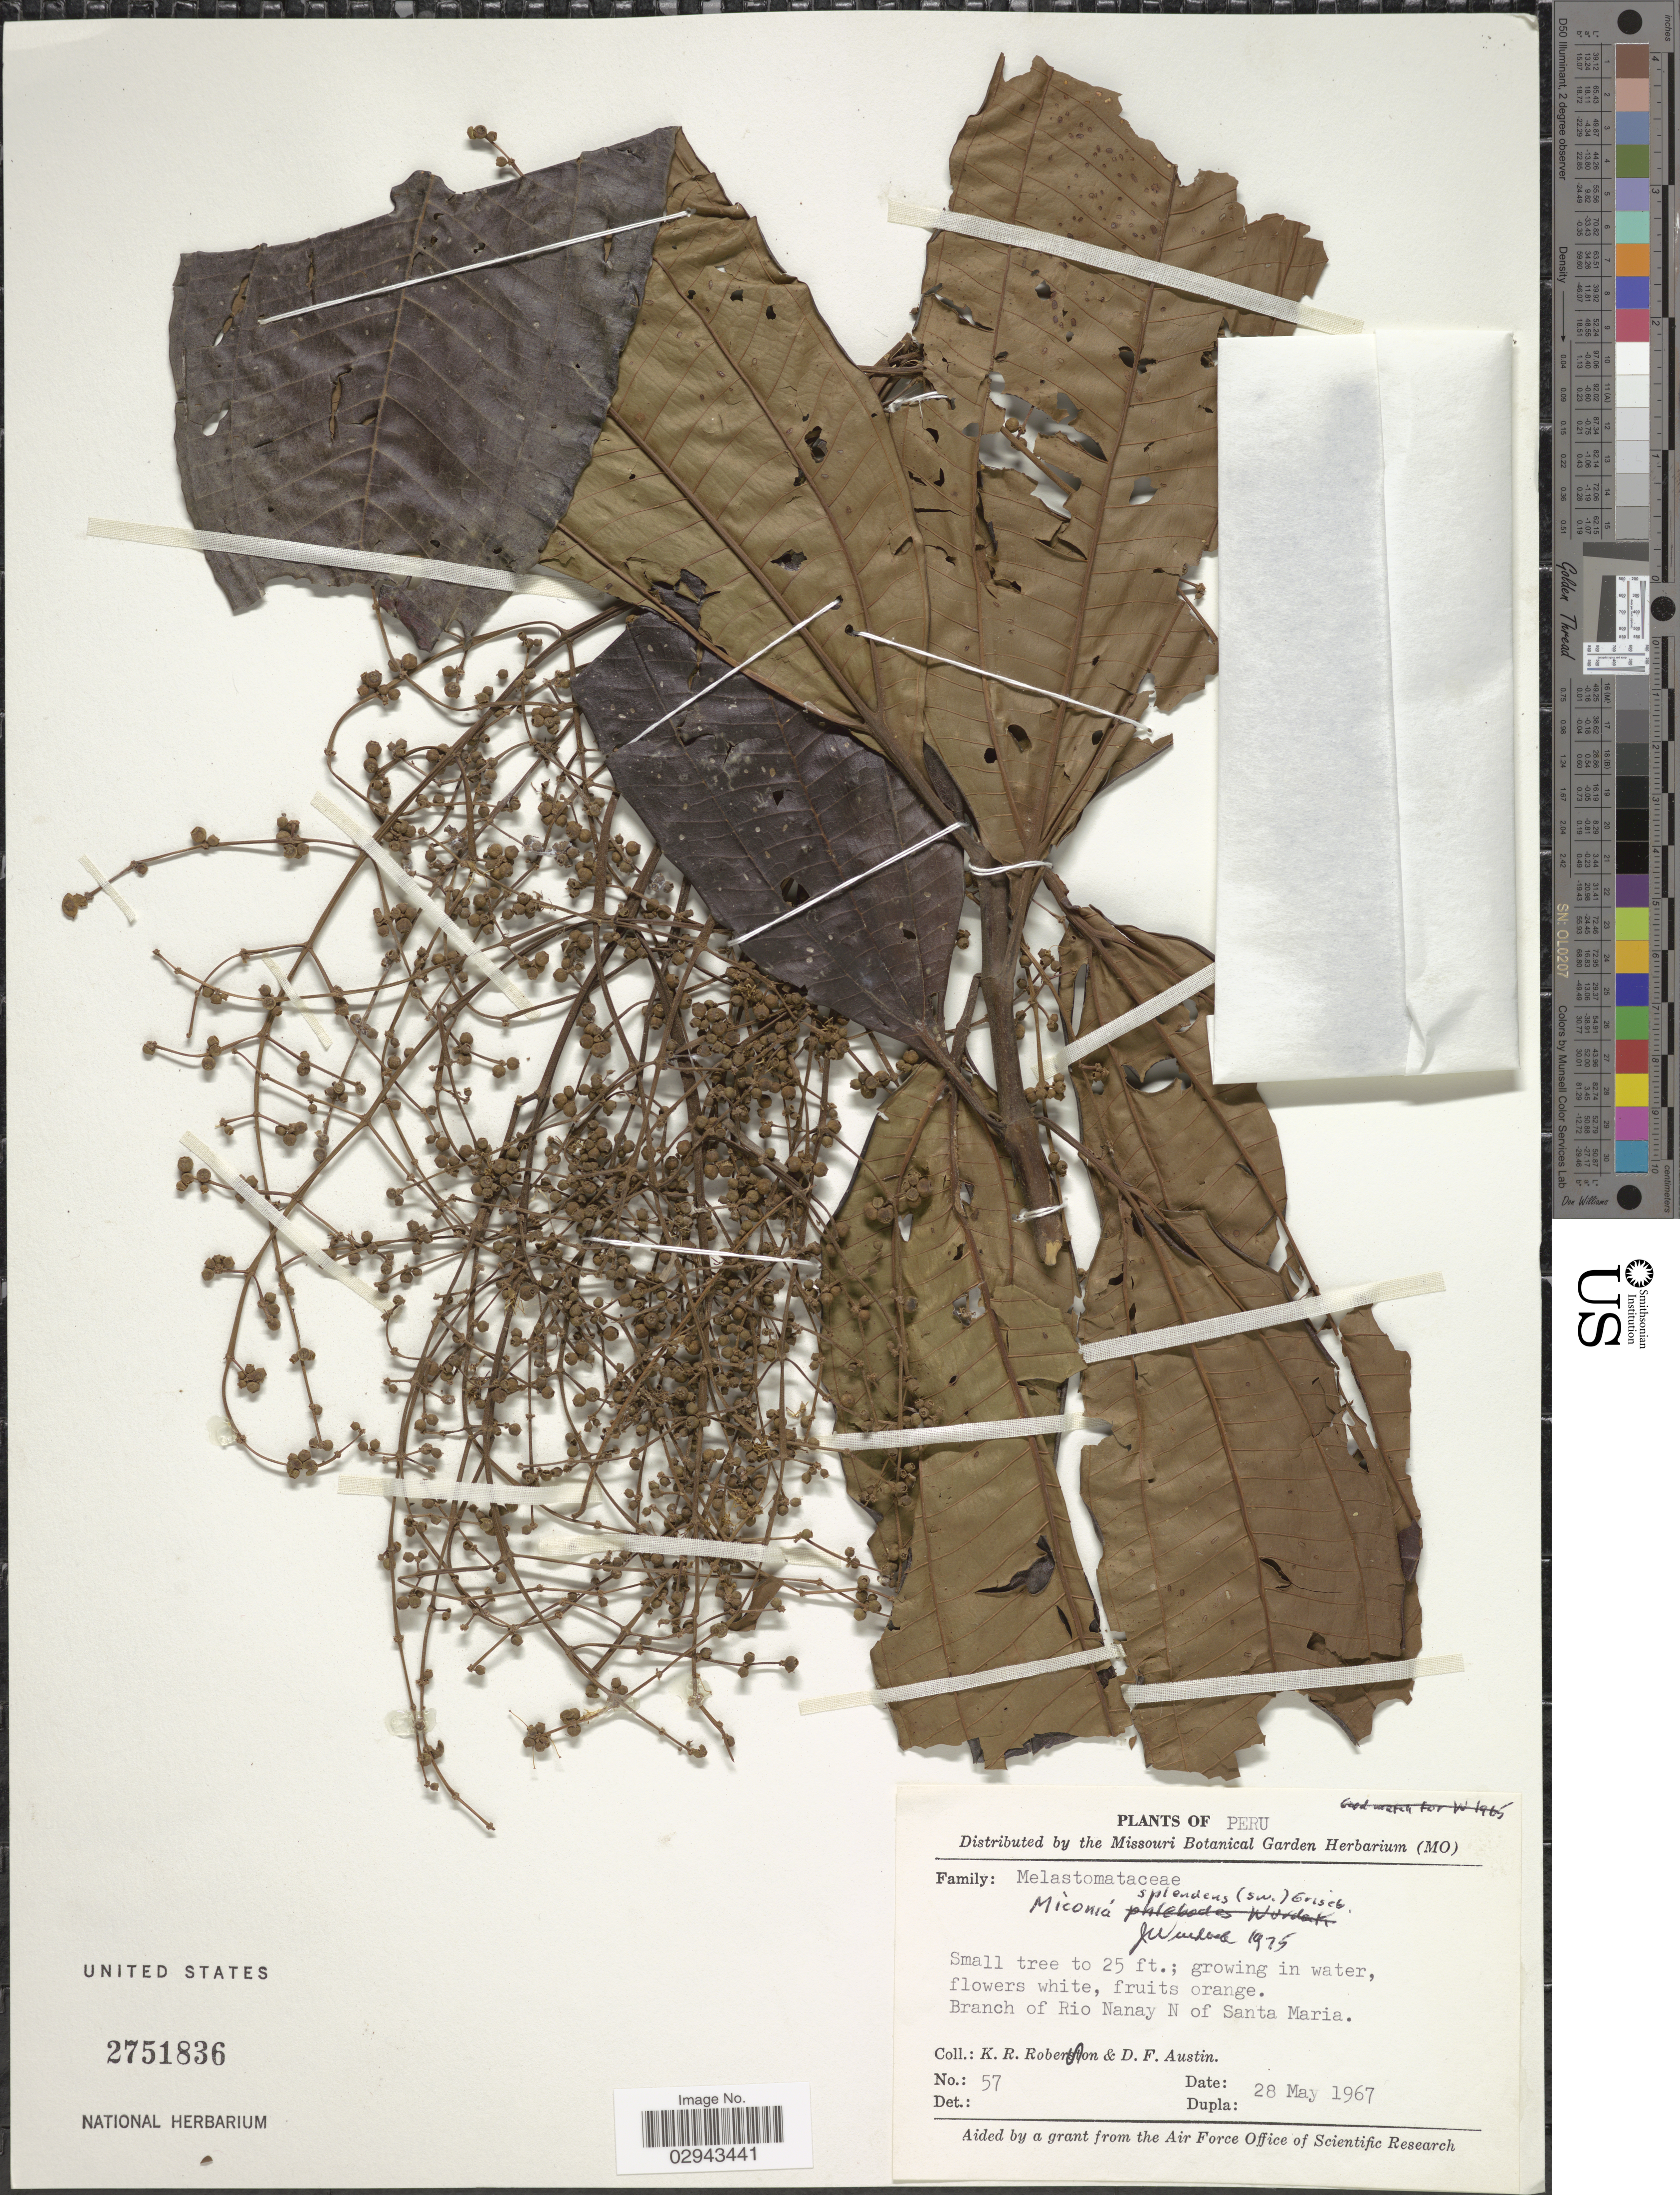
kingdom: Plantae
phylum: Tracheophyta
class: Magnoliopsida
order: Myrtales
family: Melastomataceae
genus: Miconia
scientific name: Miconia splendens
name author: (Sw.) Griseb.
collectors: K. Robertson & D. Austin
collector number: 57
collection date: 1967-05-28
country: Peru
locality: Branch of Rio Nanay N of Santa Maria.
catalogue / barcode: US 2751836